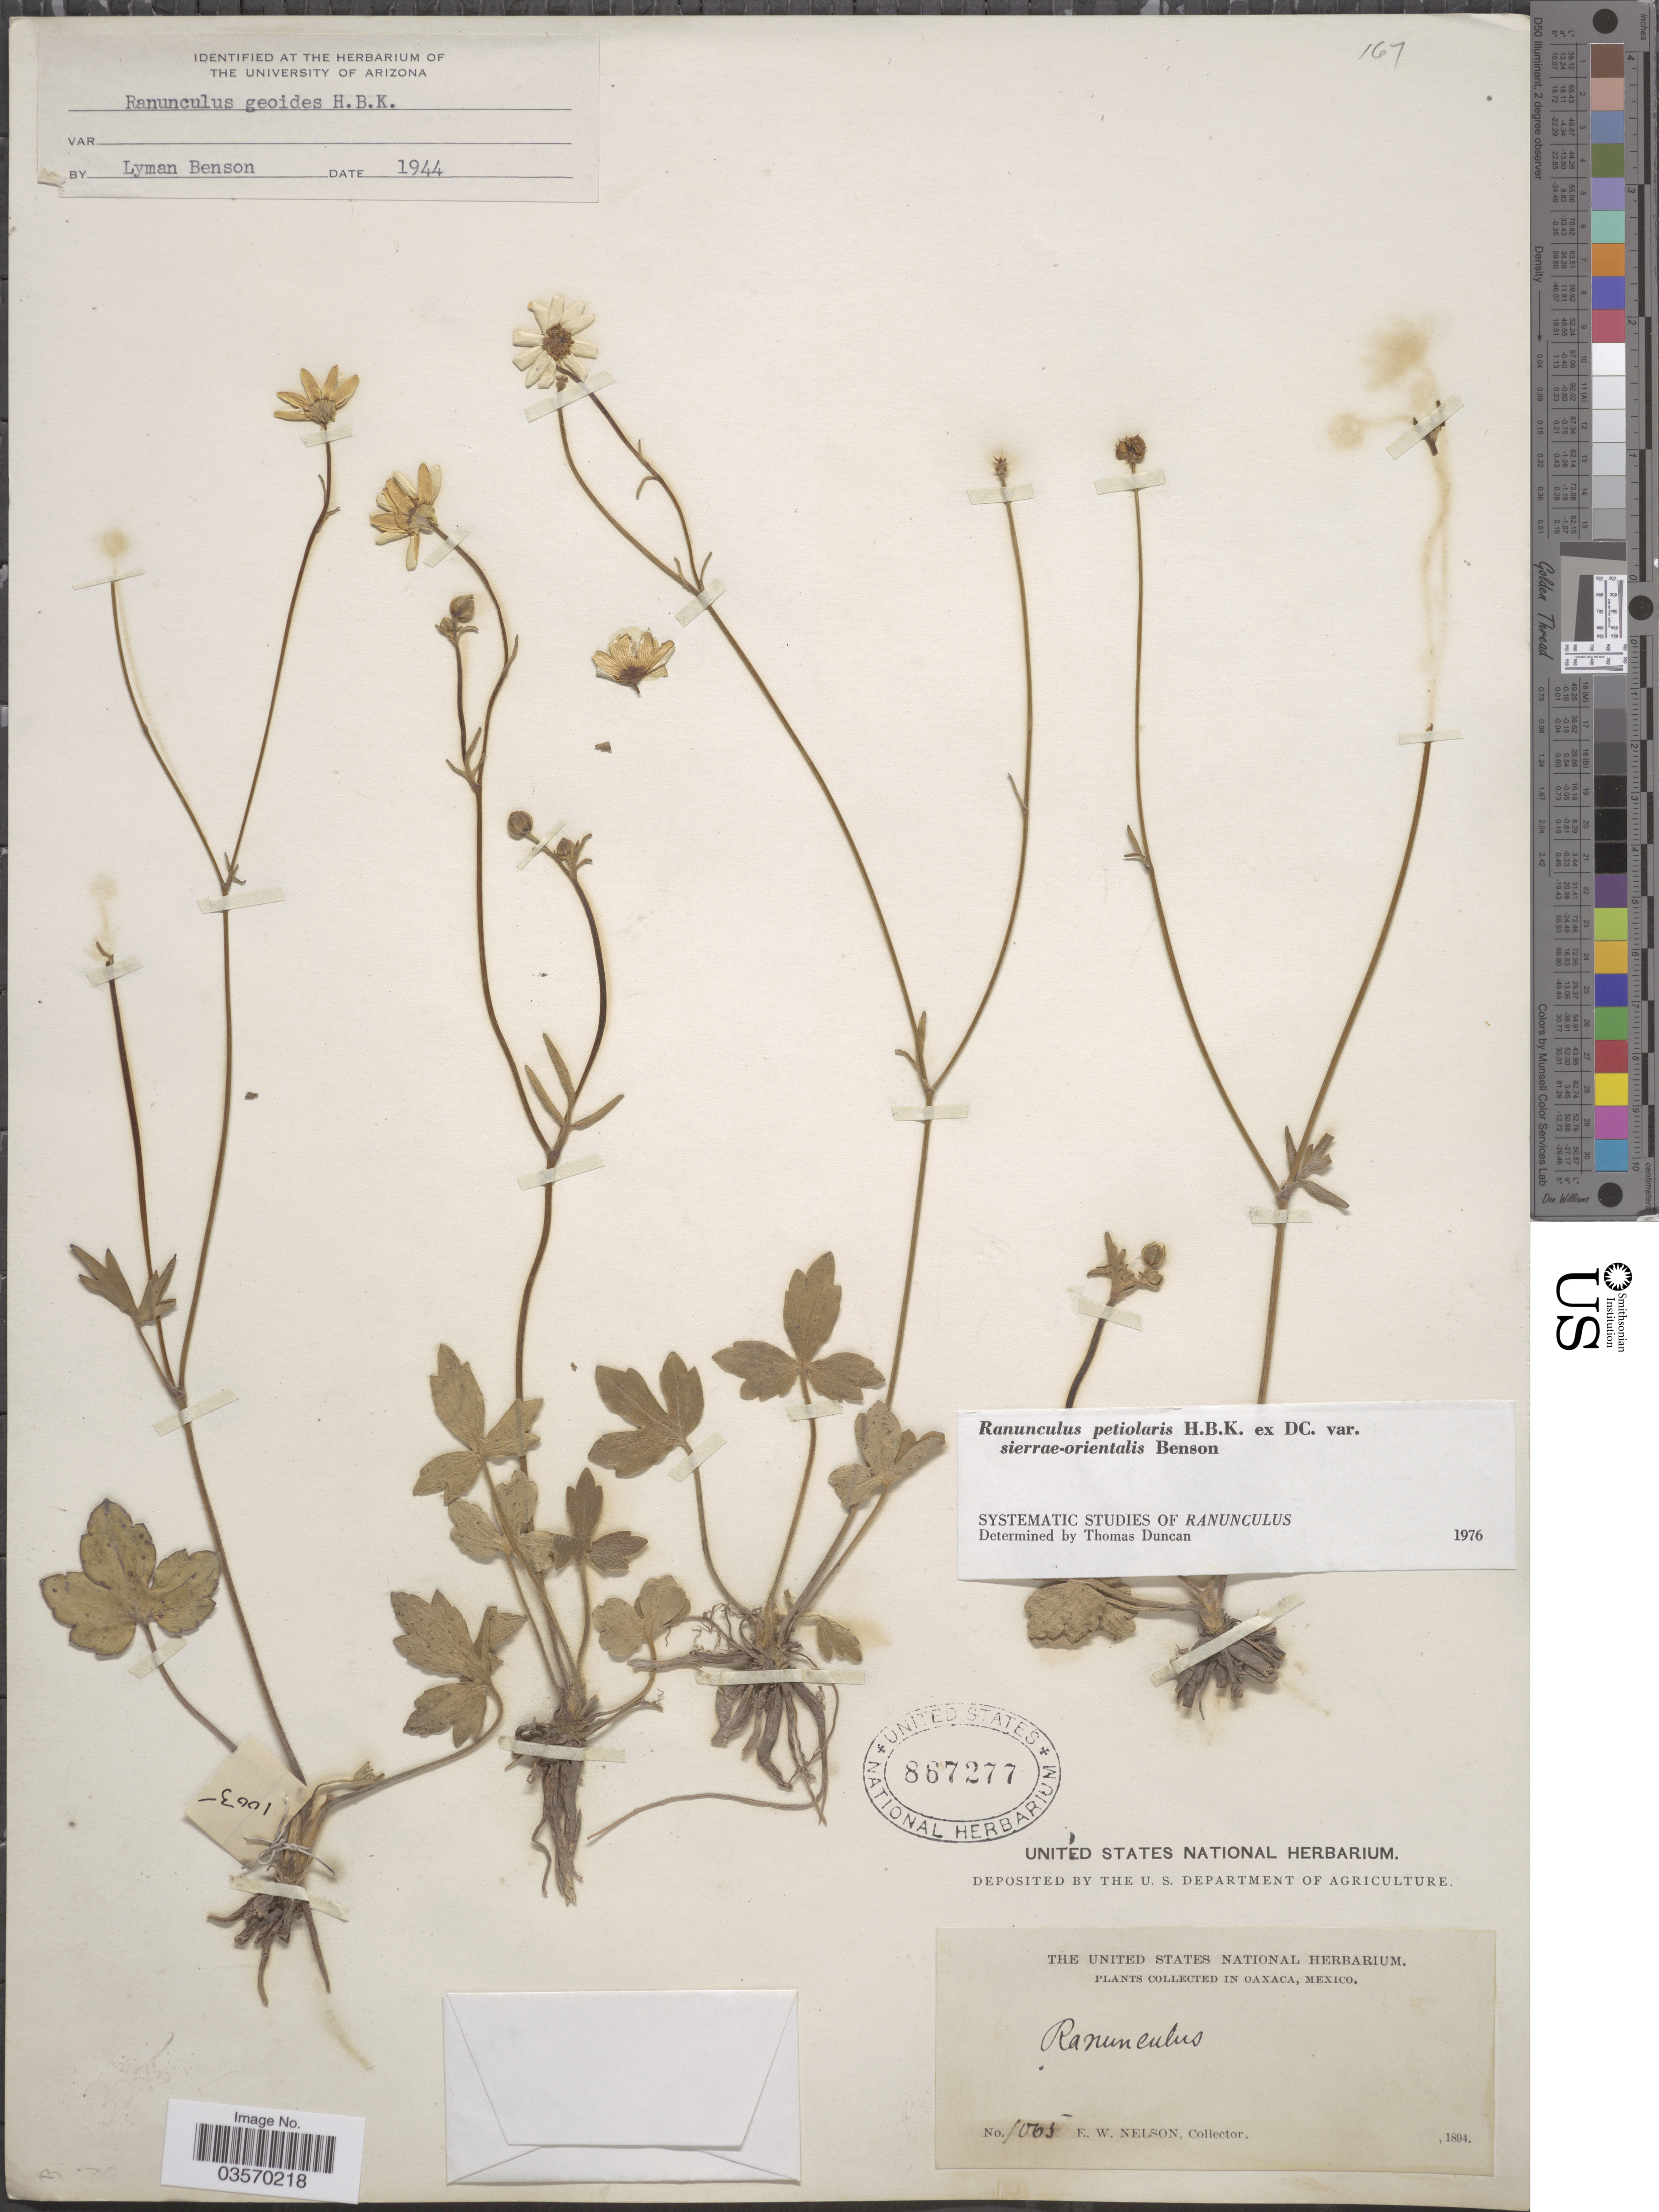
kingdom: Plantae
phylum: Tracheophyta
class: Magnoliopsida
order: Ranunculales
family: Ranunculaceae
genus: Ranunculus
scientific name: Ranunculus petiolaris var. sierrae-orientalis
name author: L.D. Benson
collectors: E. W. Nelson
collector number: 1065*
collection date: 1894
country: Mexico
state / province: Oaxaca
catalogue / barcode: US 867277